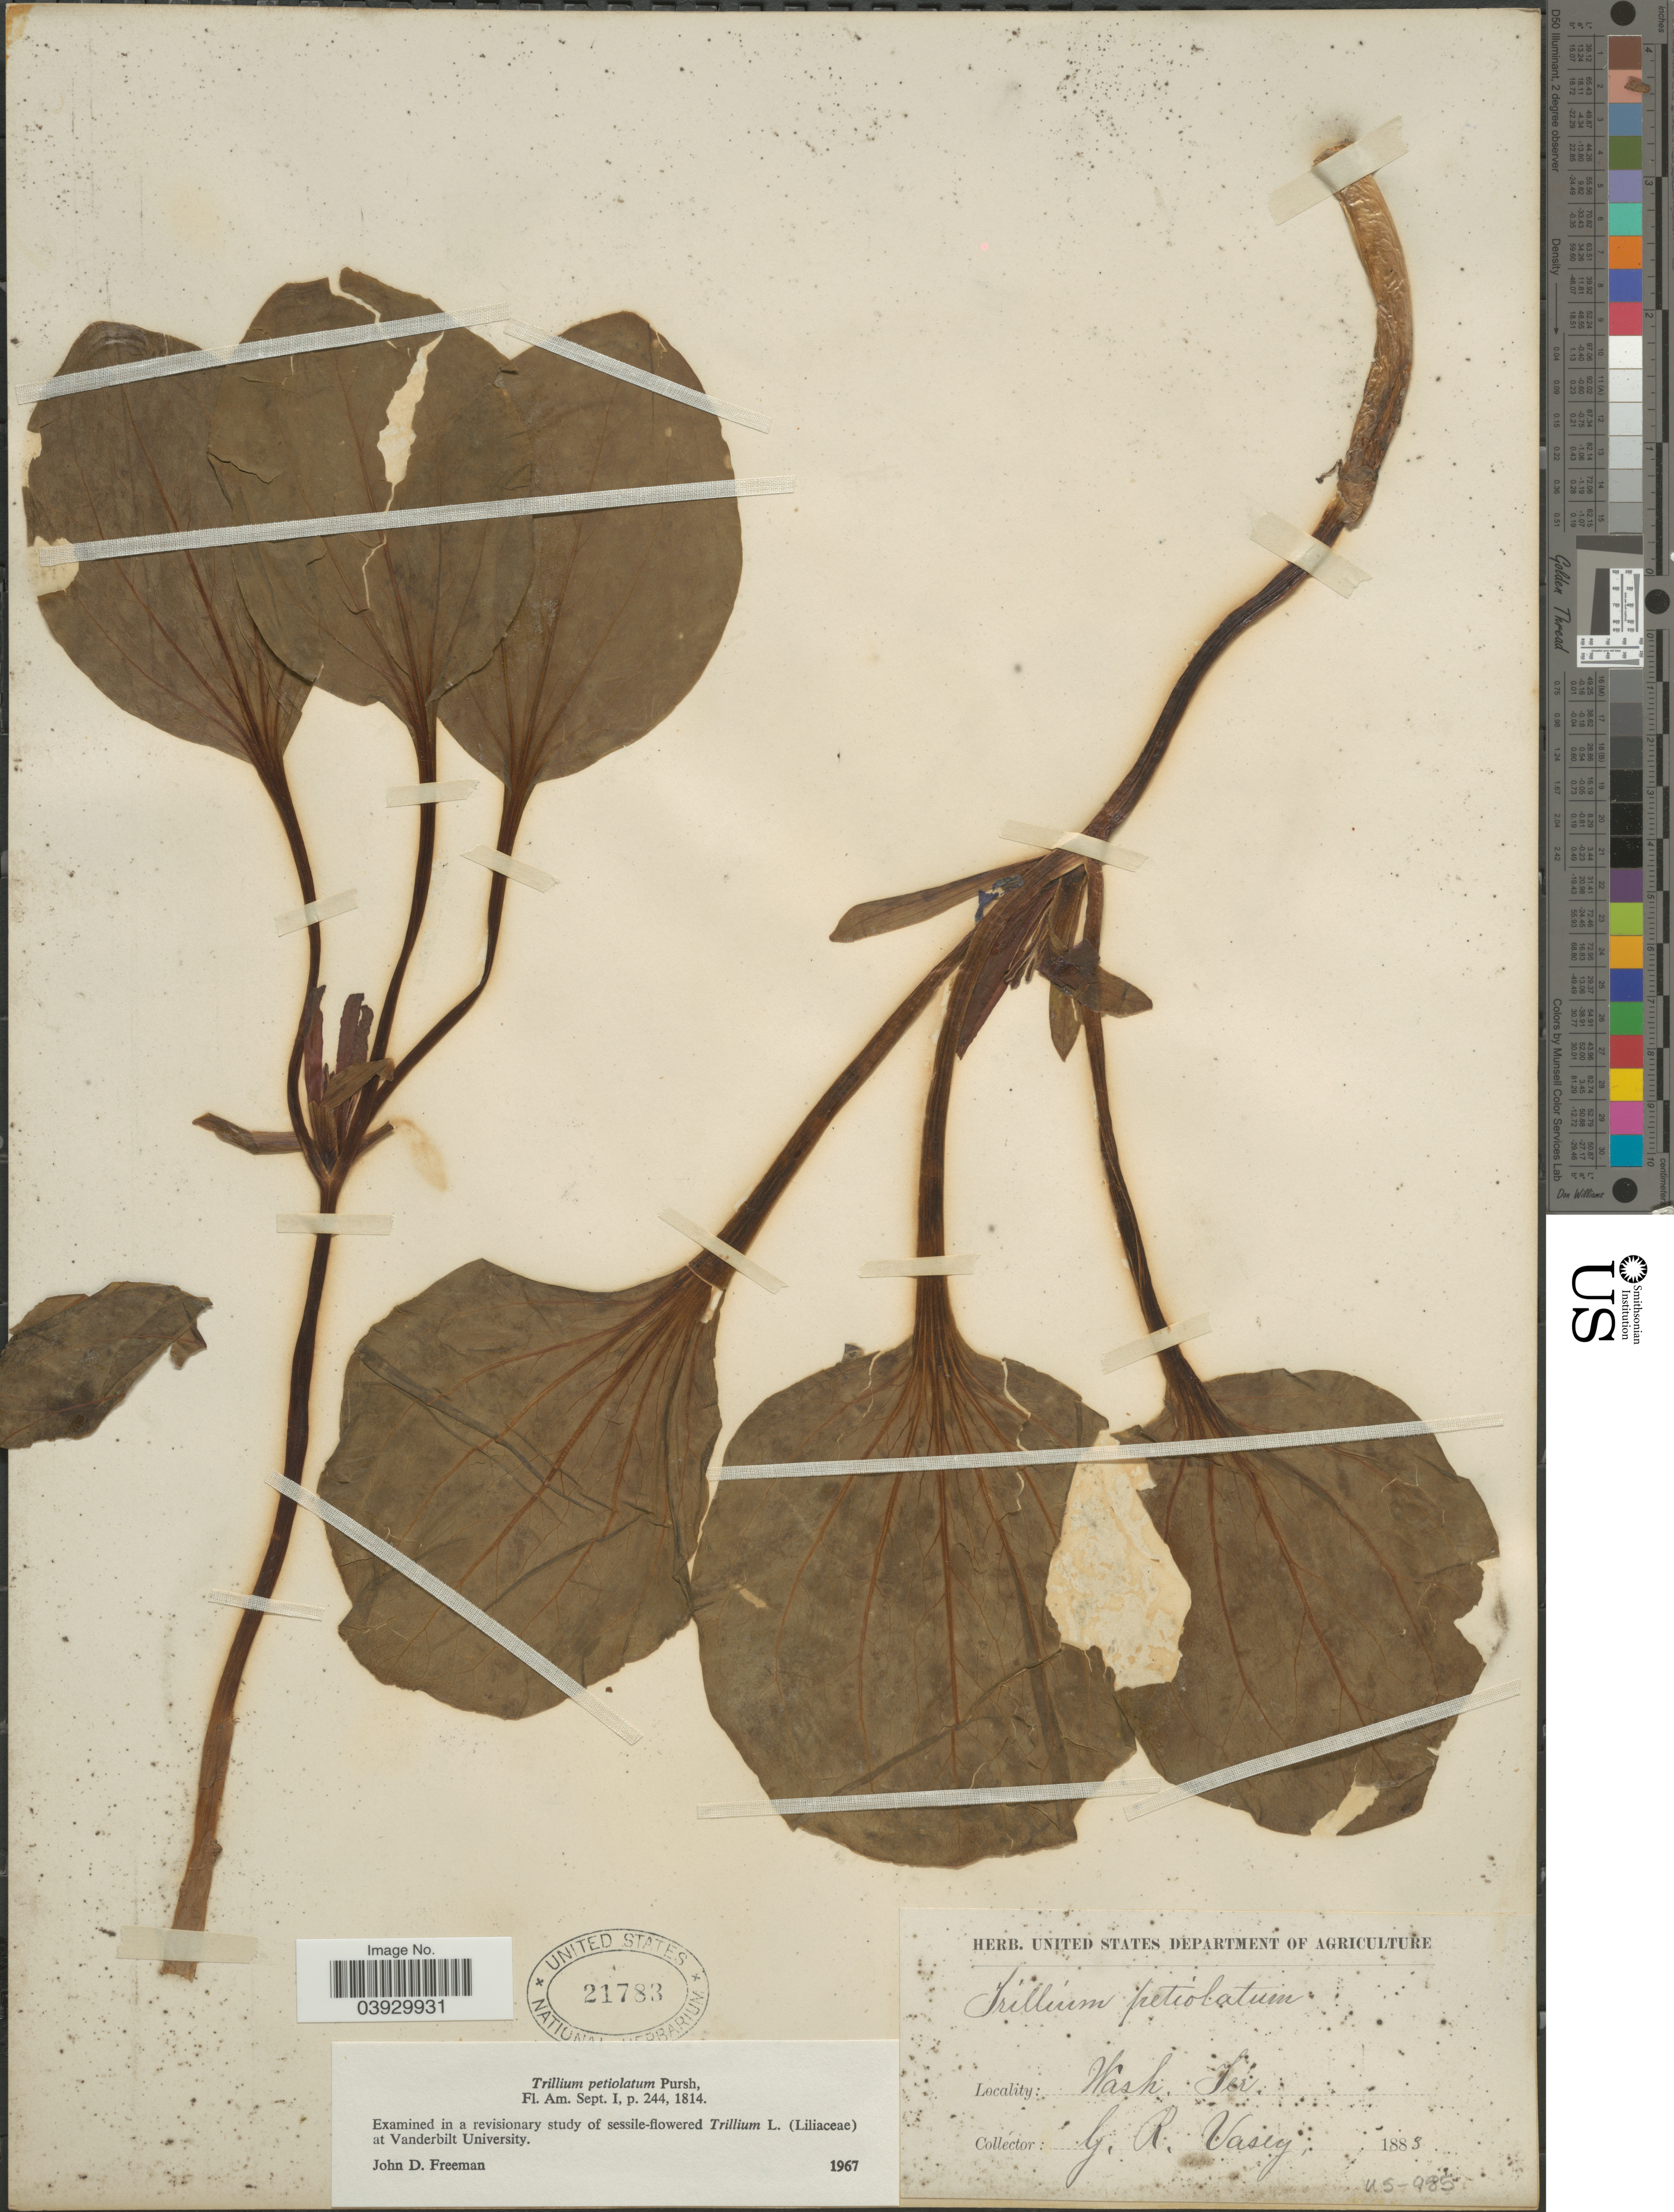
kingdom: Plantae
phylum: Tracheophyta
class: Liliopsida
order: Liliales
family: Melanthiaceae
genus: Trillium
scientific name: Trillium petiolatum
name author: Pursh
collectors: G. R. Vasey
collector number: US-985?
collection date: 1883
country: United States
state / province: Washington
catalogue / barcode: US 21783